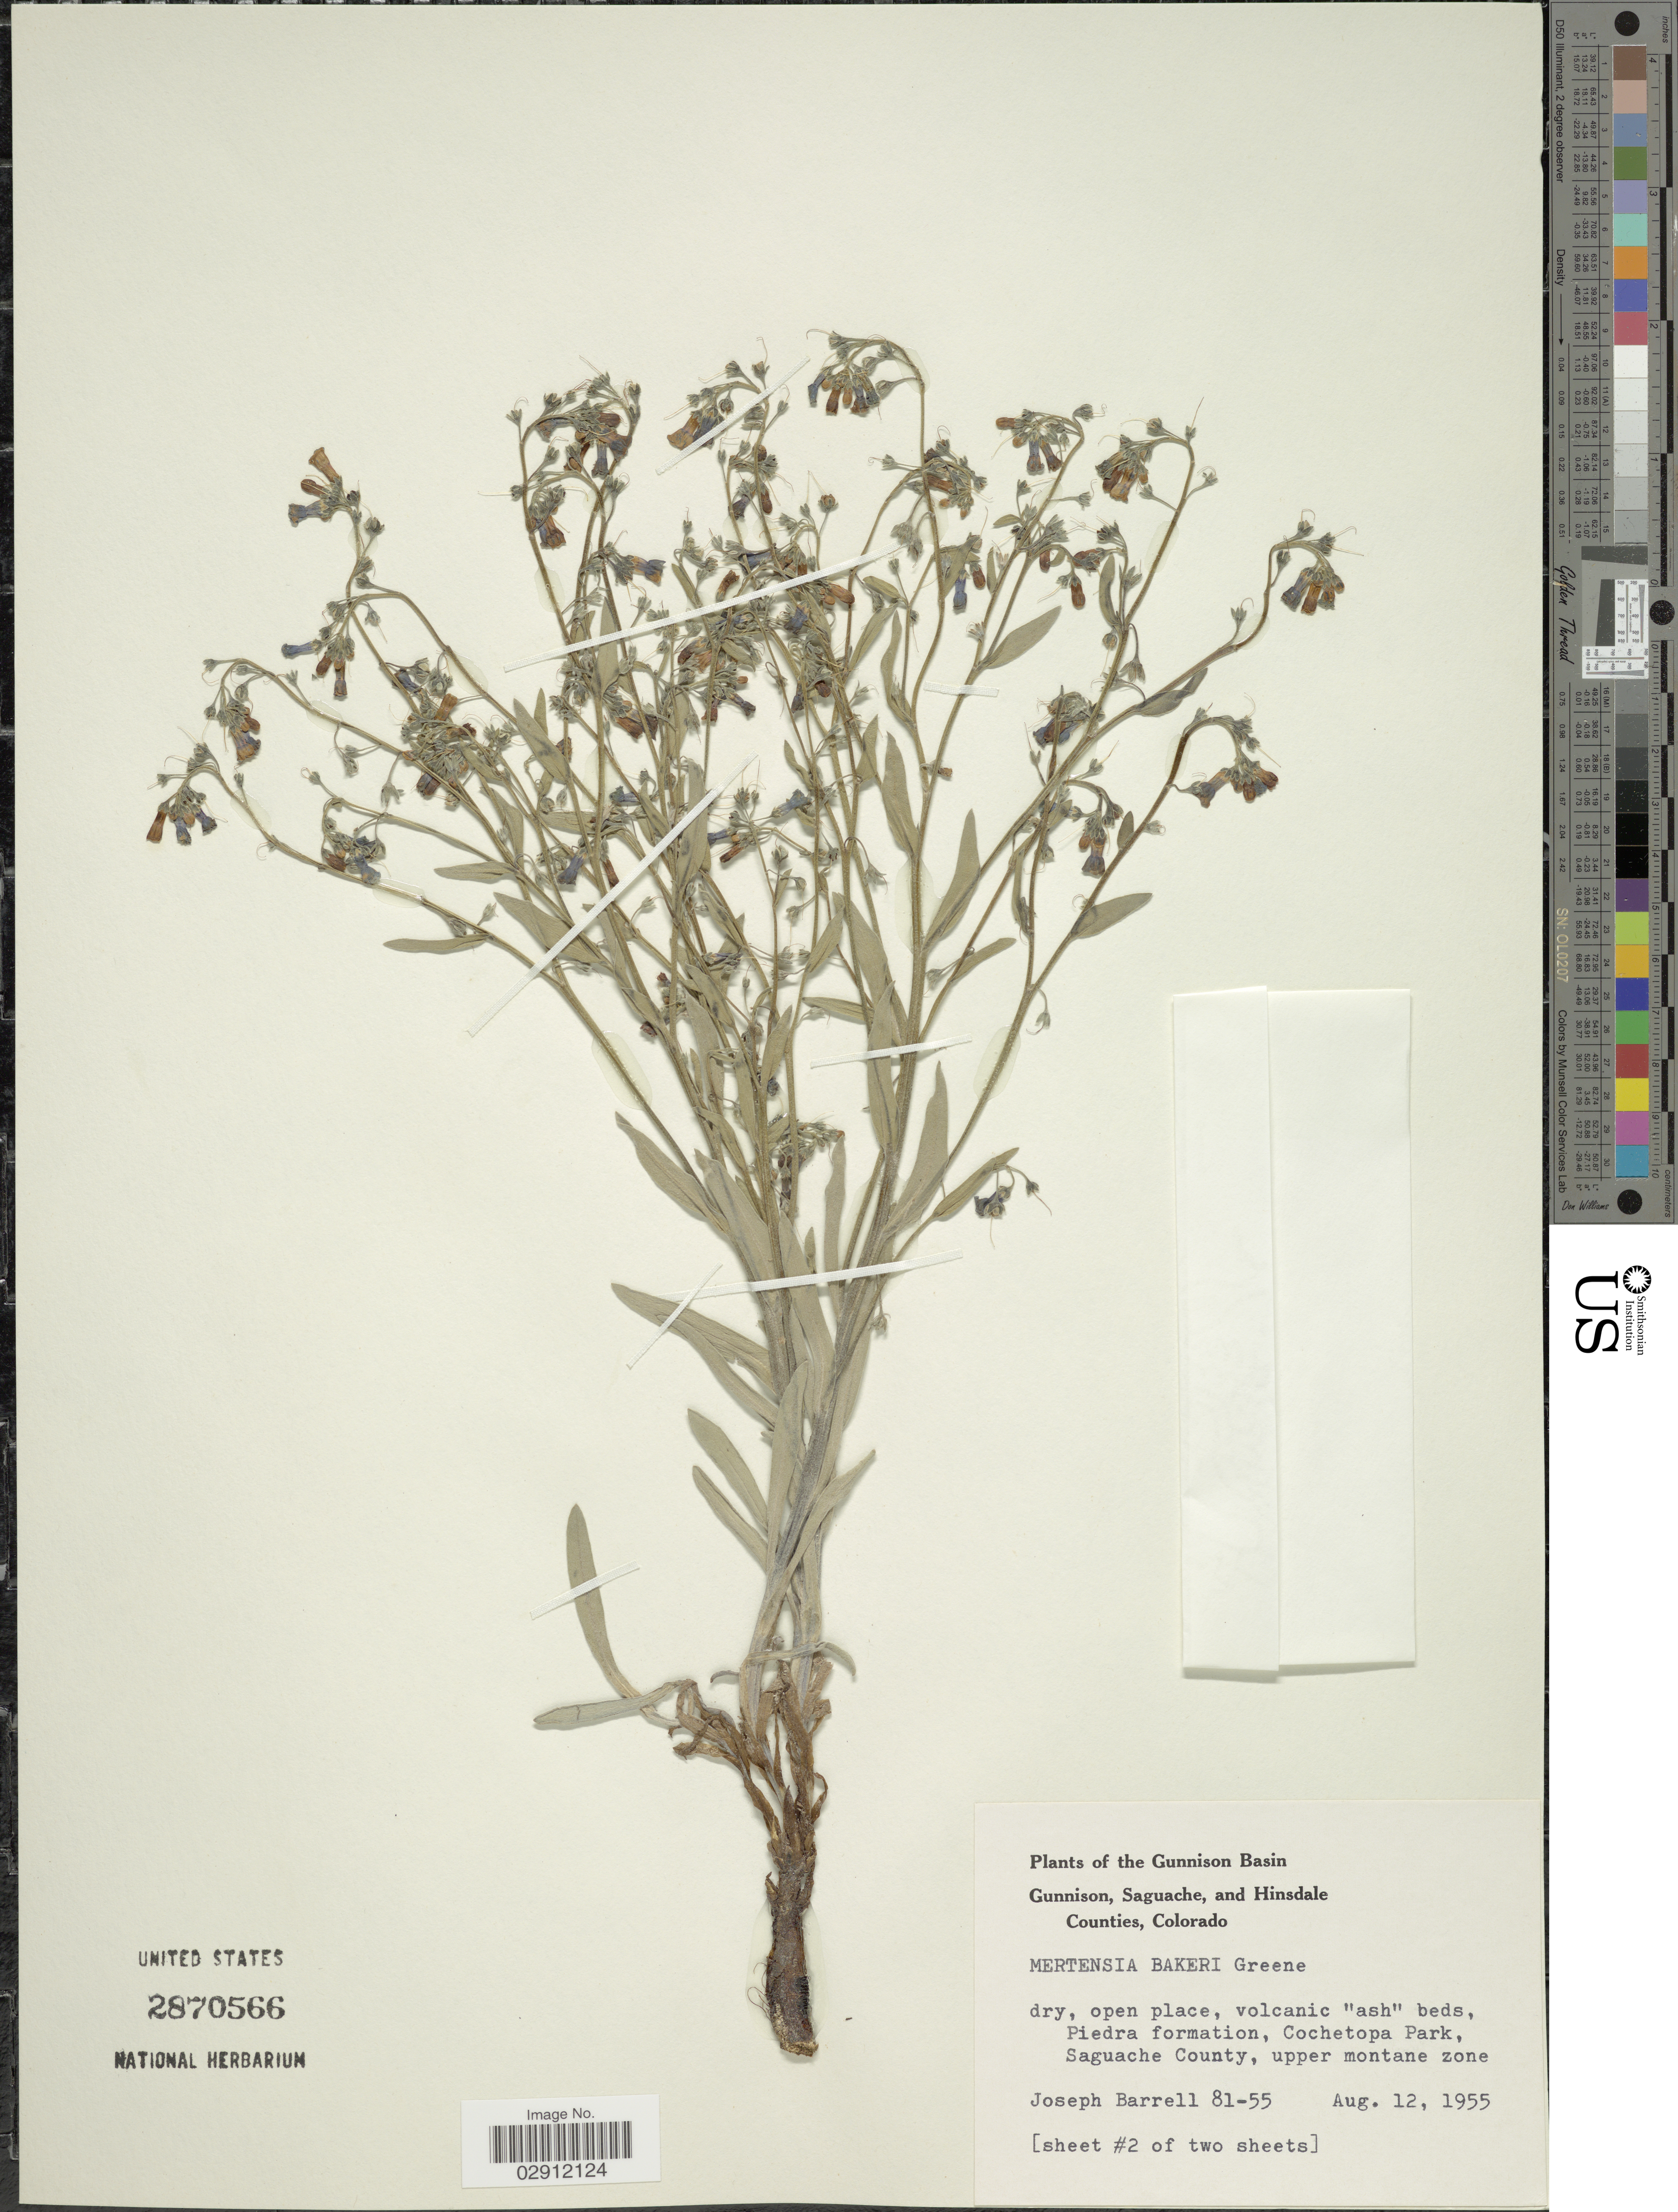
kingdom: Plantae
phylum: Tracheophyta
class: Magnoliopsida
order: Boraginales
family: Boraginaceae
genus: Mertensia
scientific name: Mertensia bakeri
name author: Greene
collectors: J. Barrell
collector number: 81-55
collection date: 1955-08-12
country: United States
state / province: Colorado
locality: Gunnison Basin. Cochetopa Park, Saguache County.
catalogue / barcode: US 2870566